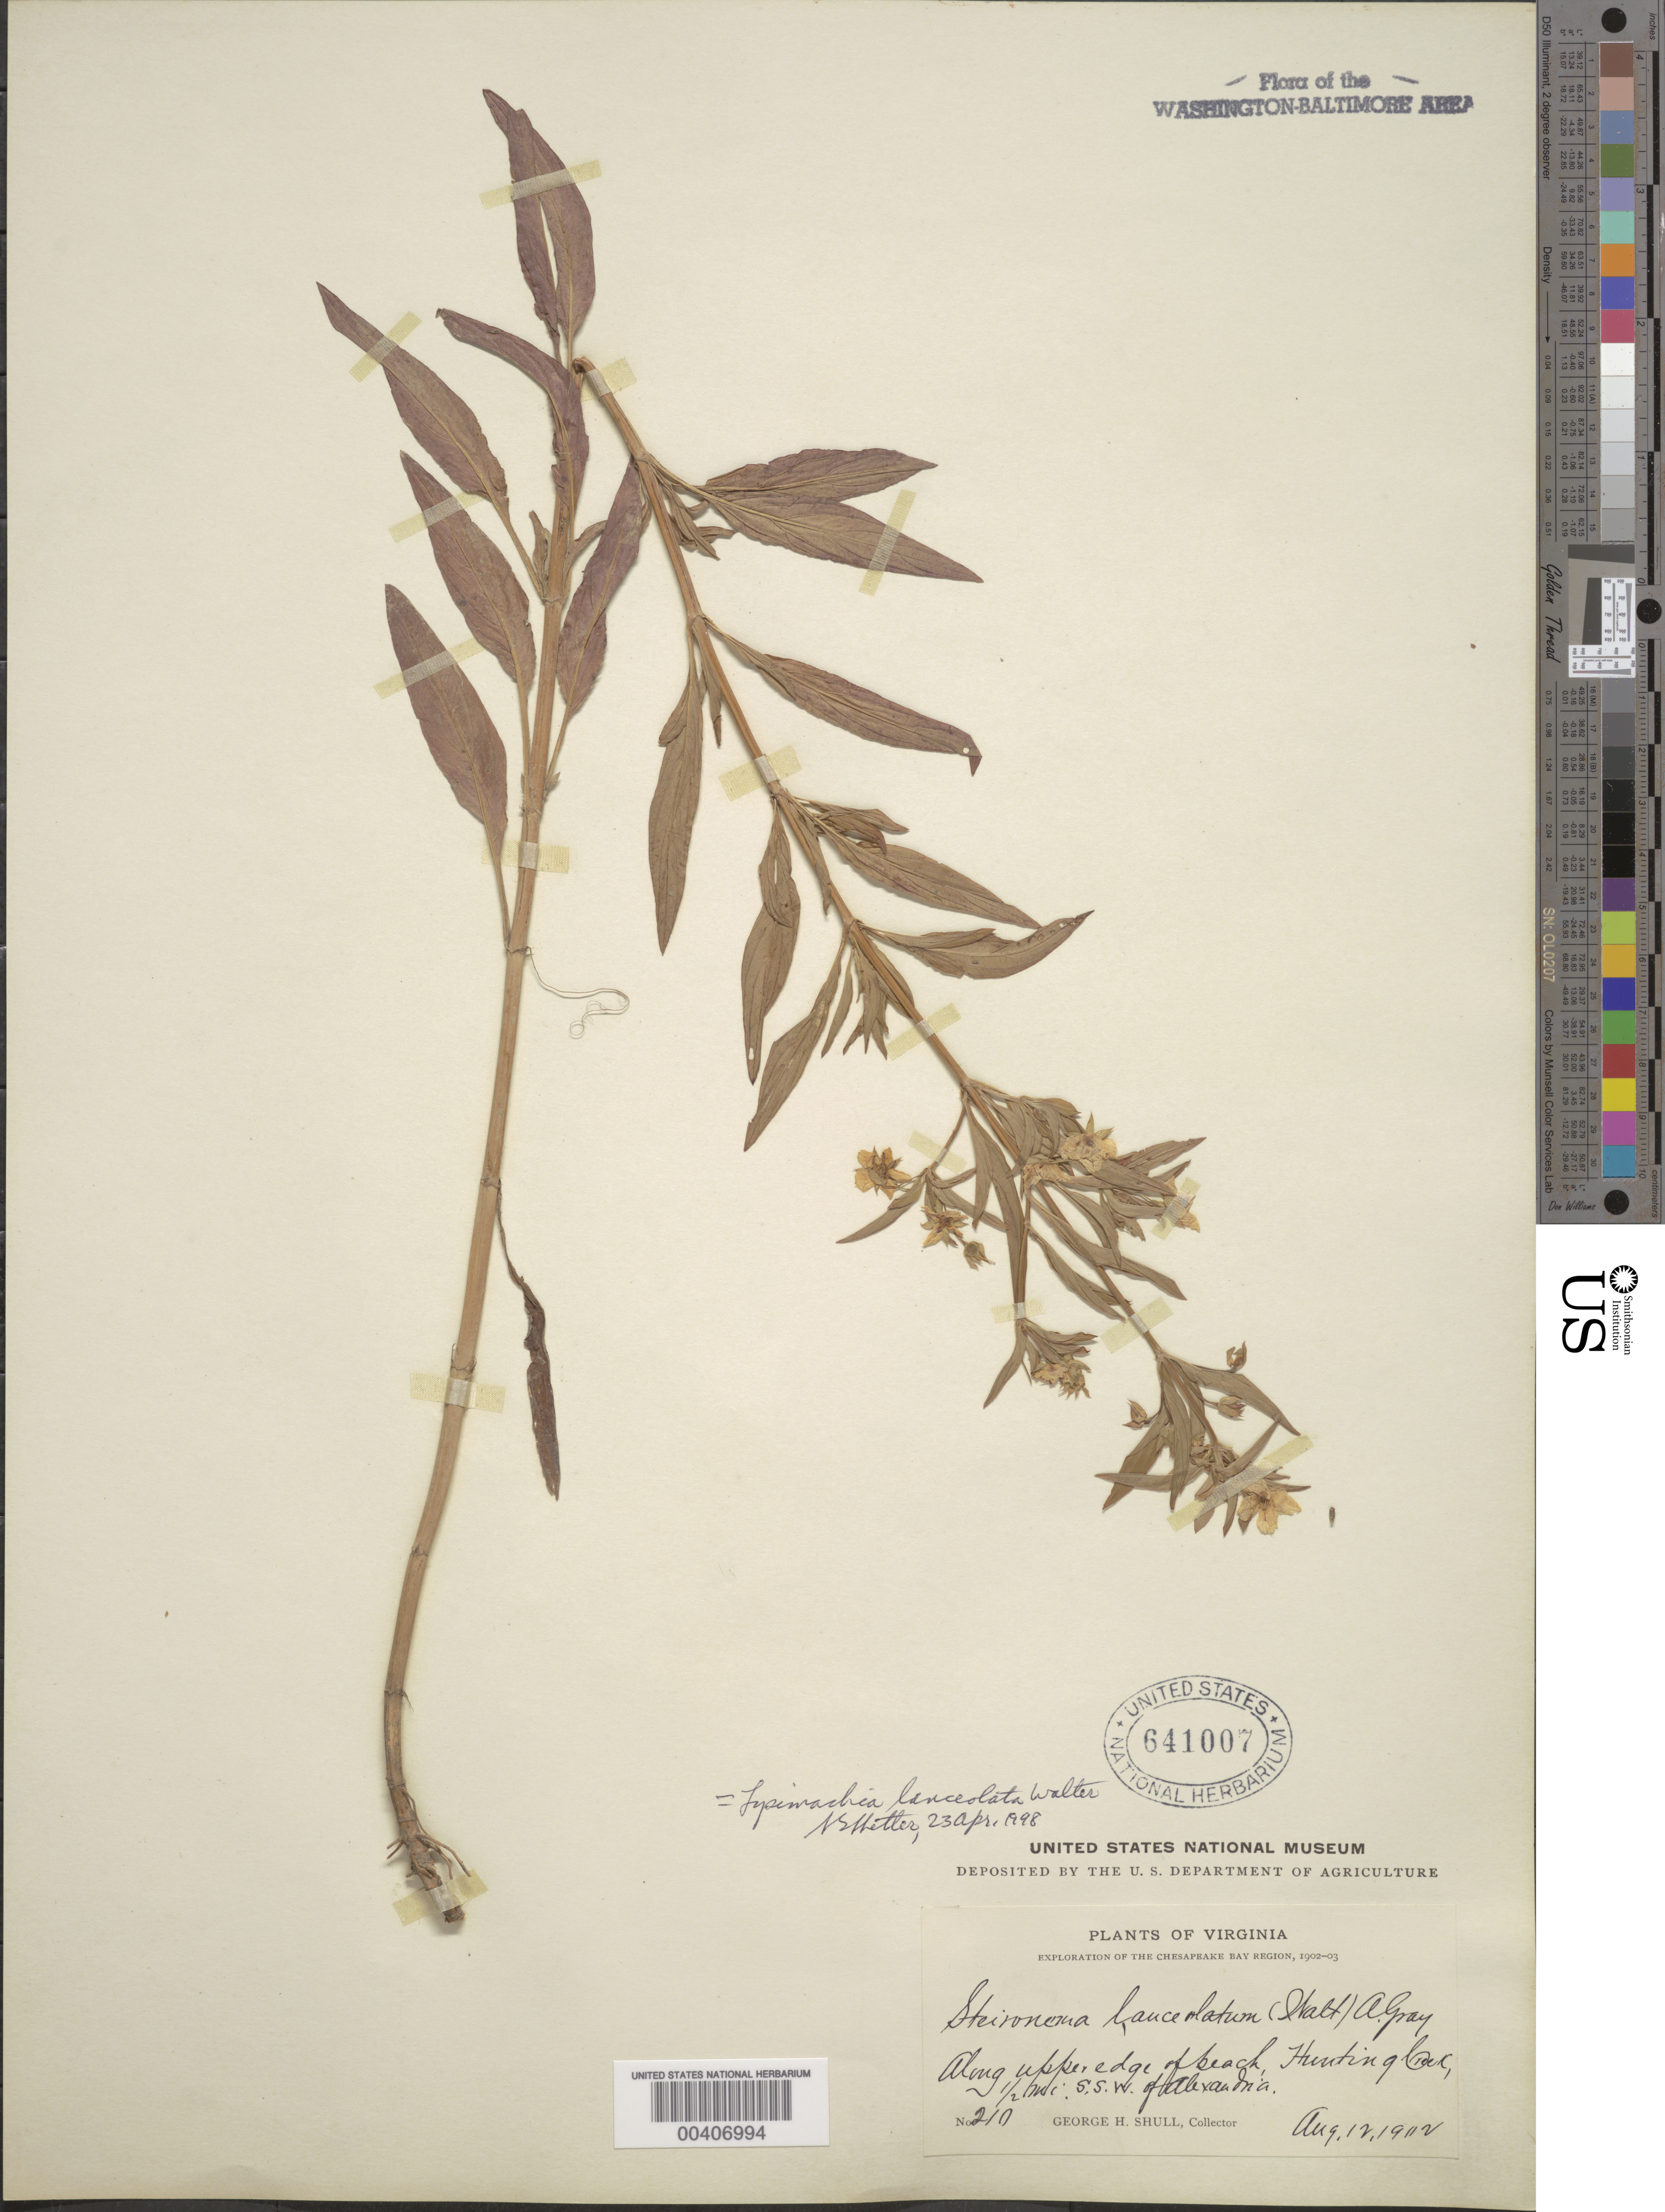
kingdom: Plantae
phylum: Tracheophyta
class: Magnoliopsida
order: Ericales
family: Primulaceae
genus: Lysimachia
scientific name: Lysimachia lanceolata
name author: Walter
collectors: G. H. Shull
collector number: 210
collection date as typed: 12 Aug 1902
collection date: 1902-08-12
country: United States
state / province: Virginia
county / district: Fairfax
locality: Hunting Creek, south - southwest of Alexandria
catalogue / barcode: US 641007